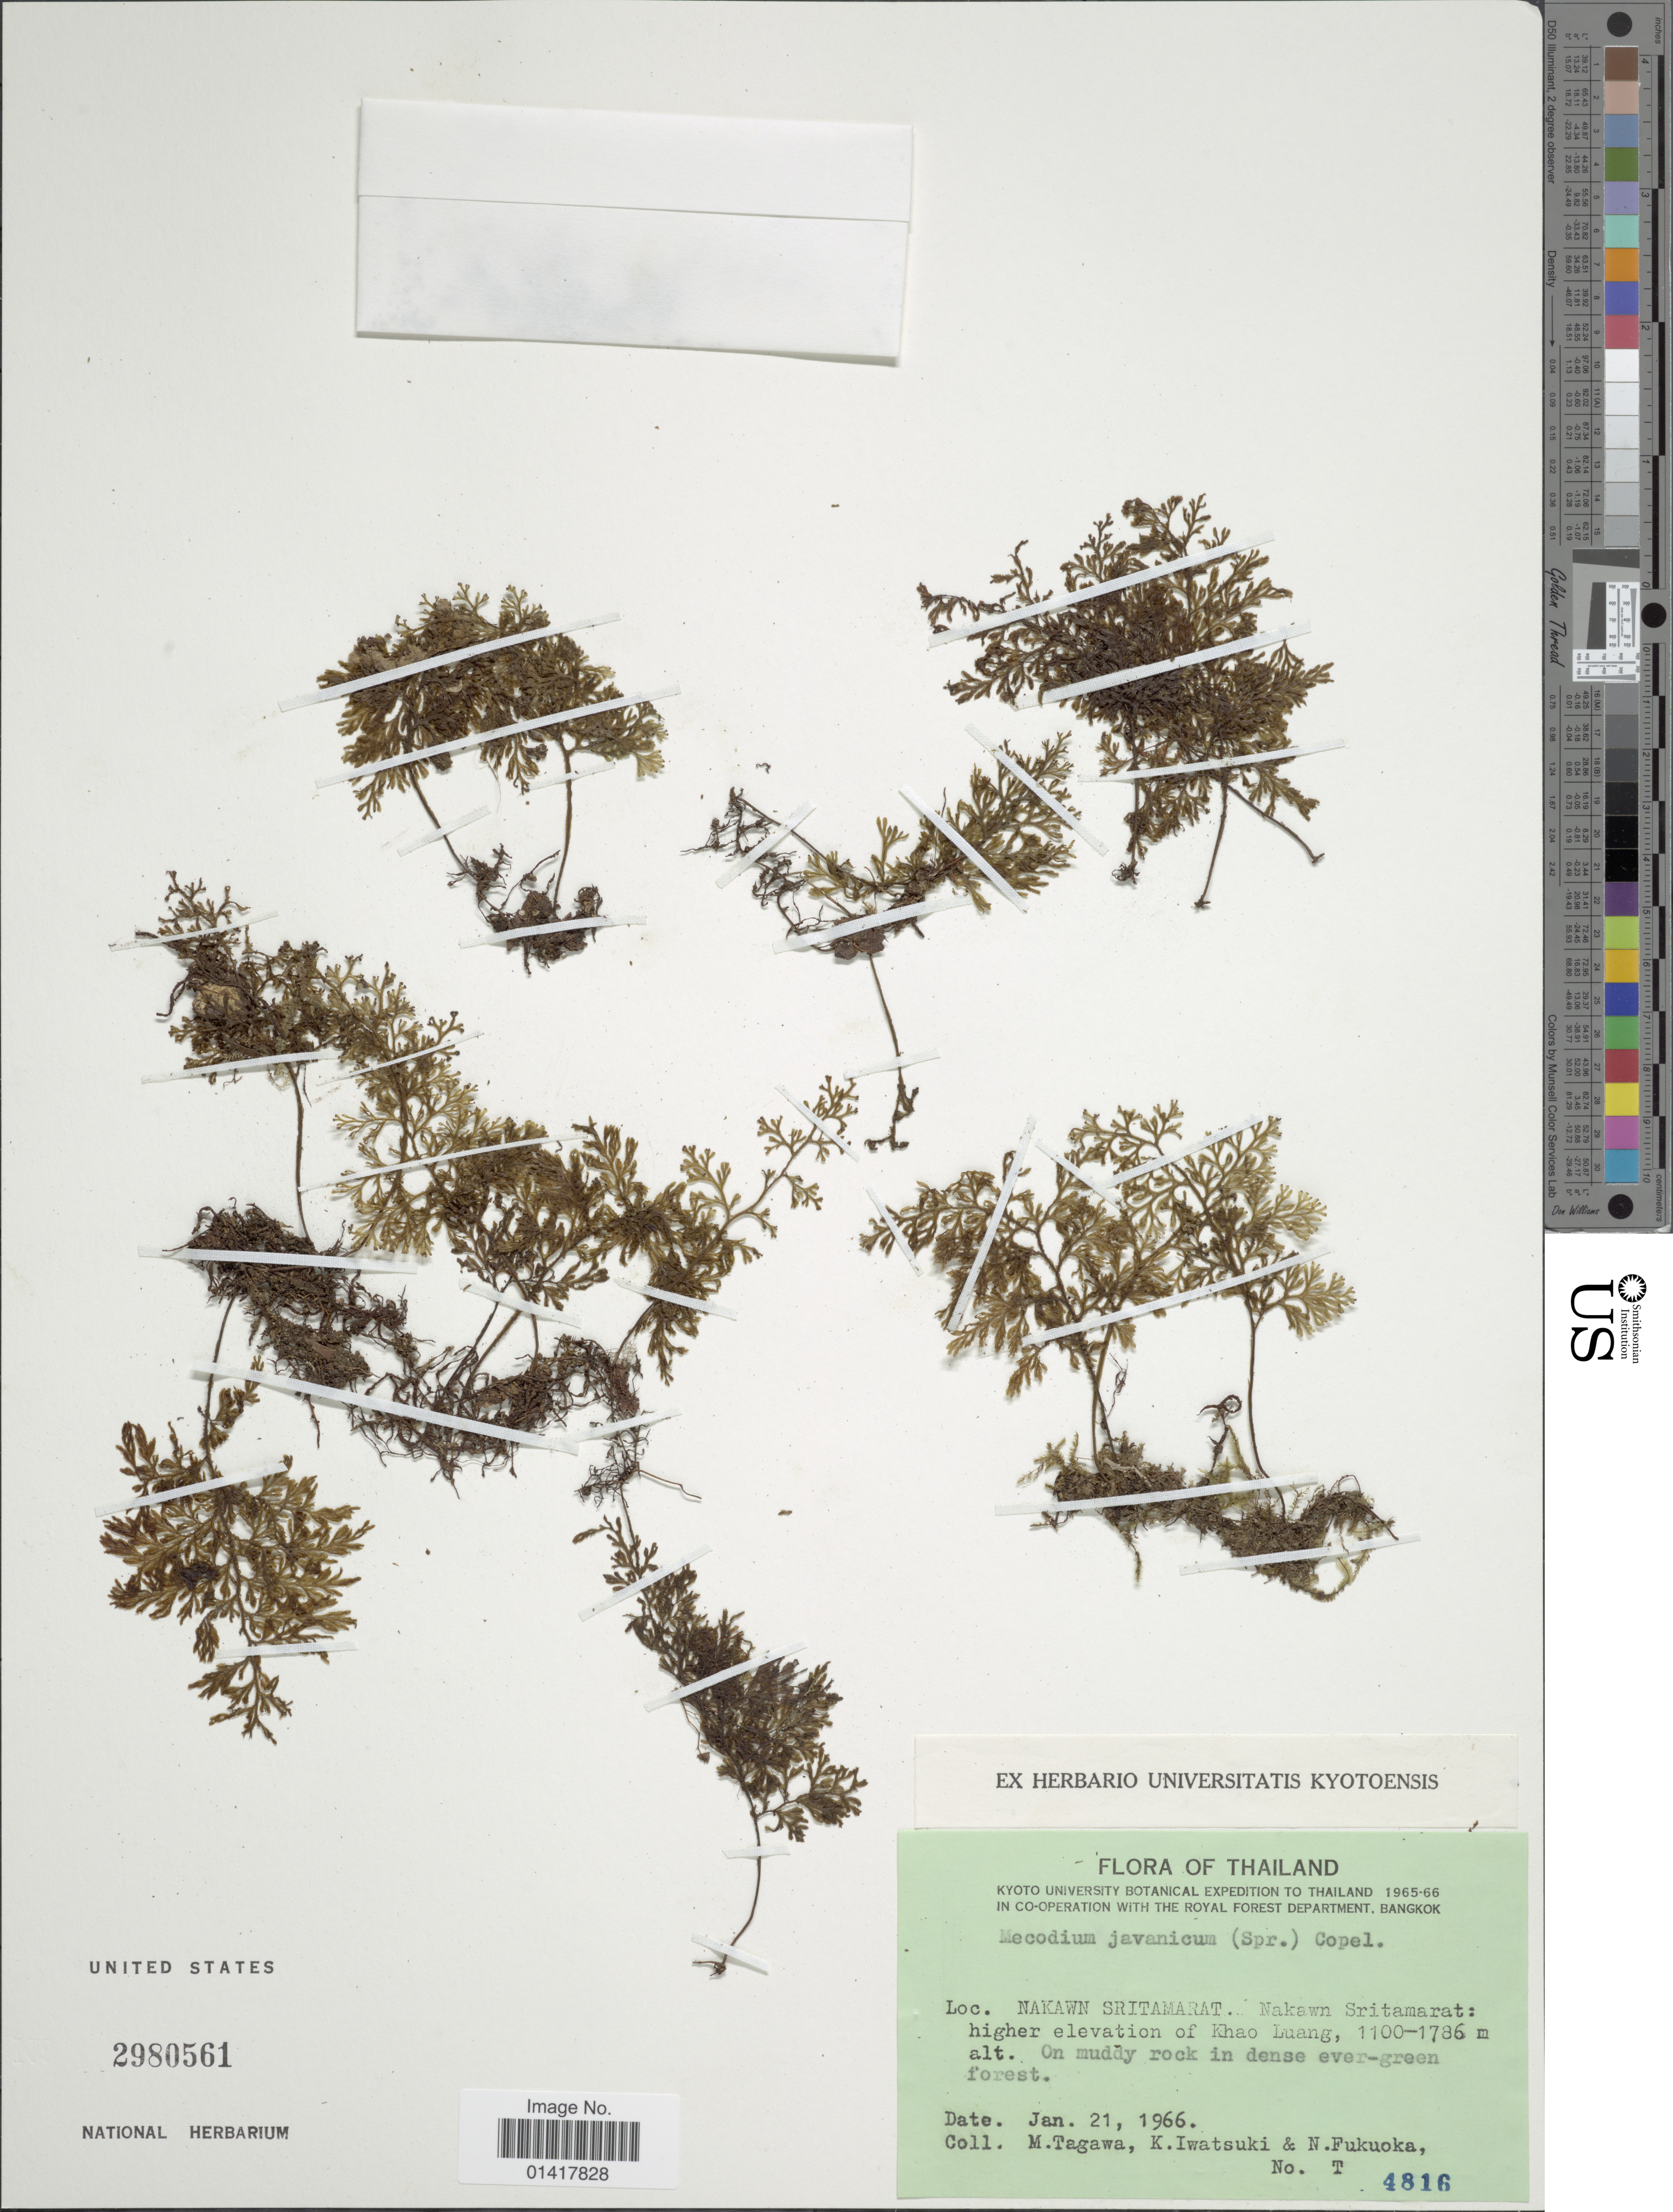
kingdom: Plantae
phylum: Tracheophyta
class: Polypodiopsida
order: Hymenophyllales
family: Hymenophyllaceae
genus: Hymenophyllum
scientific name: Hymenophyllum javanicum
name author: Spreng.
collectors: M. Tagawa, K. Iwatsuki & N. Fukuoka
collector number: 4816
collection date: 1966-01-21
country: Thailand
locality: Nakawn Sritamarat: Higher elevation of Khao Luang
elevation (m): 1100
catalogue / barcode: US 2980561